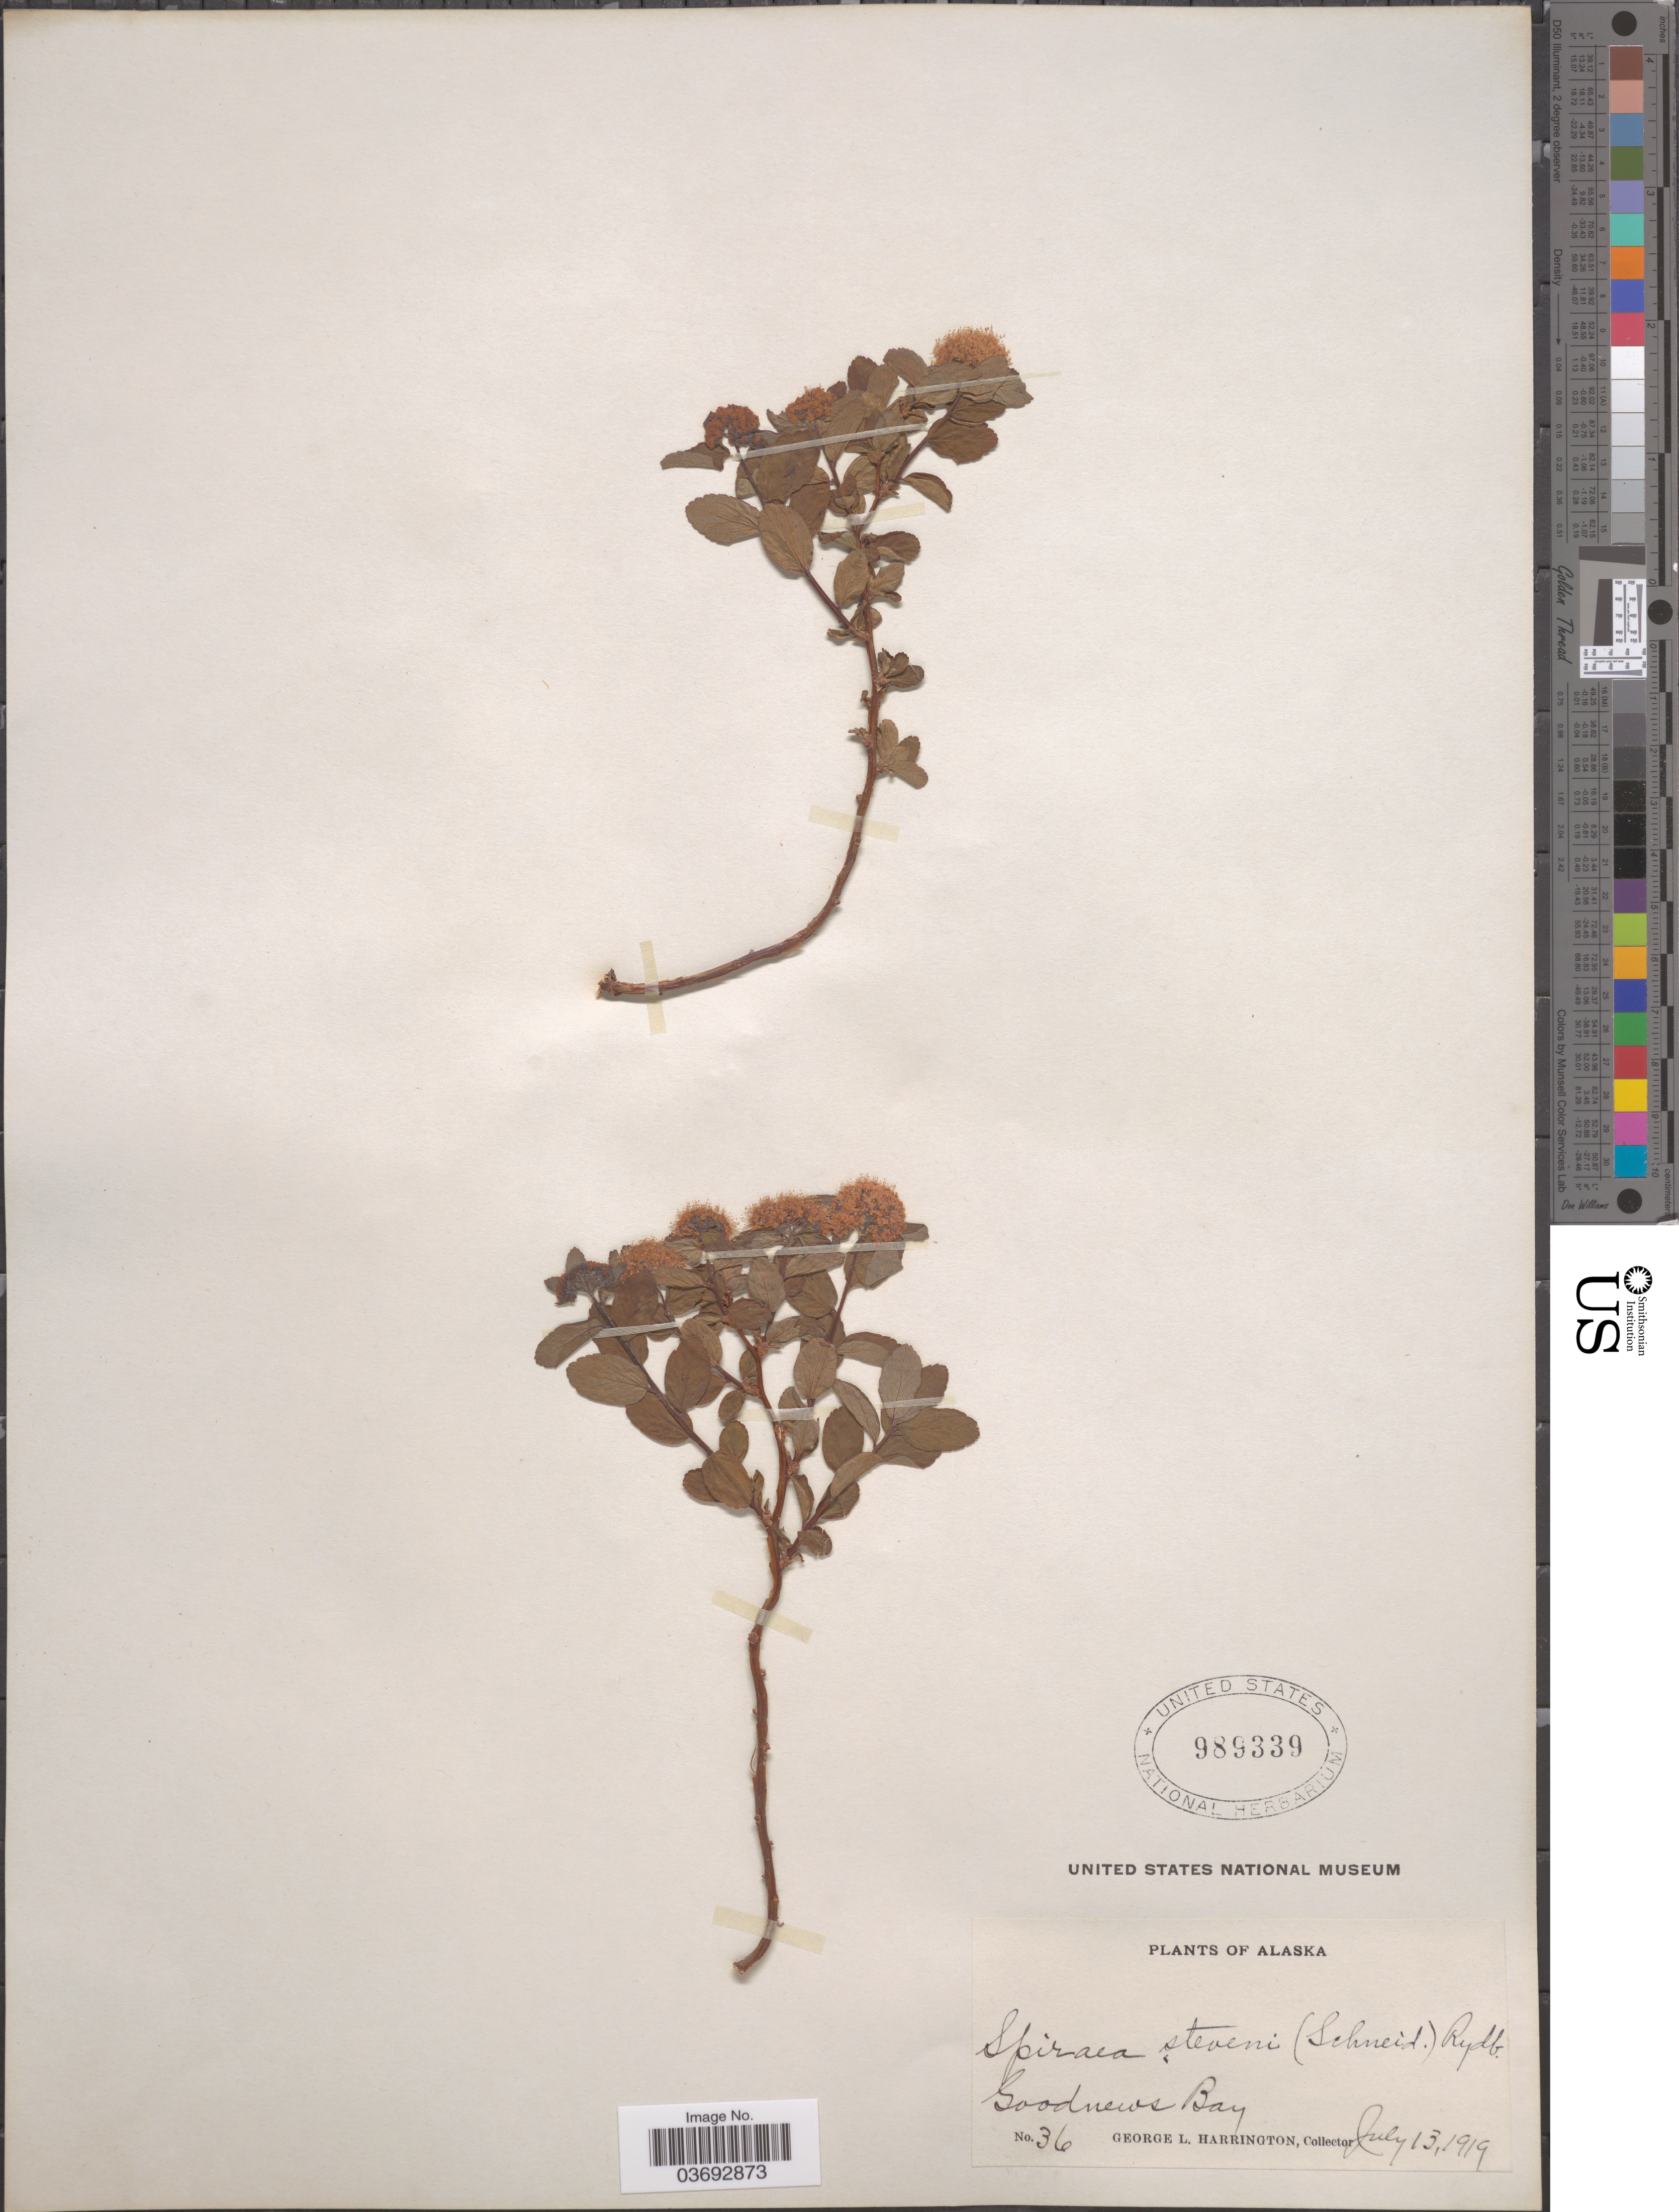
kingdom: Plantae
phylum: Tracheophyta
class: Magnoliopsida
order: Rosales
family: Rosaceae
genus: Spiraea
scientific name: Spiraea stevenii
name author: (C.K. Schneid.) Rydb.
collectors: G. Harrington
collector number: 36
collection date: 1919-07-13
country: United States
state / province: Alaska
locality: Goodnews Bay.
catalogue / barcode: US 989339